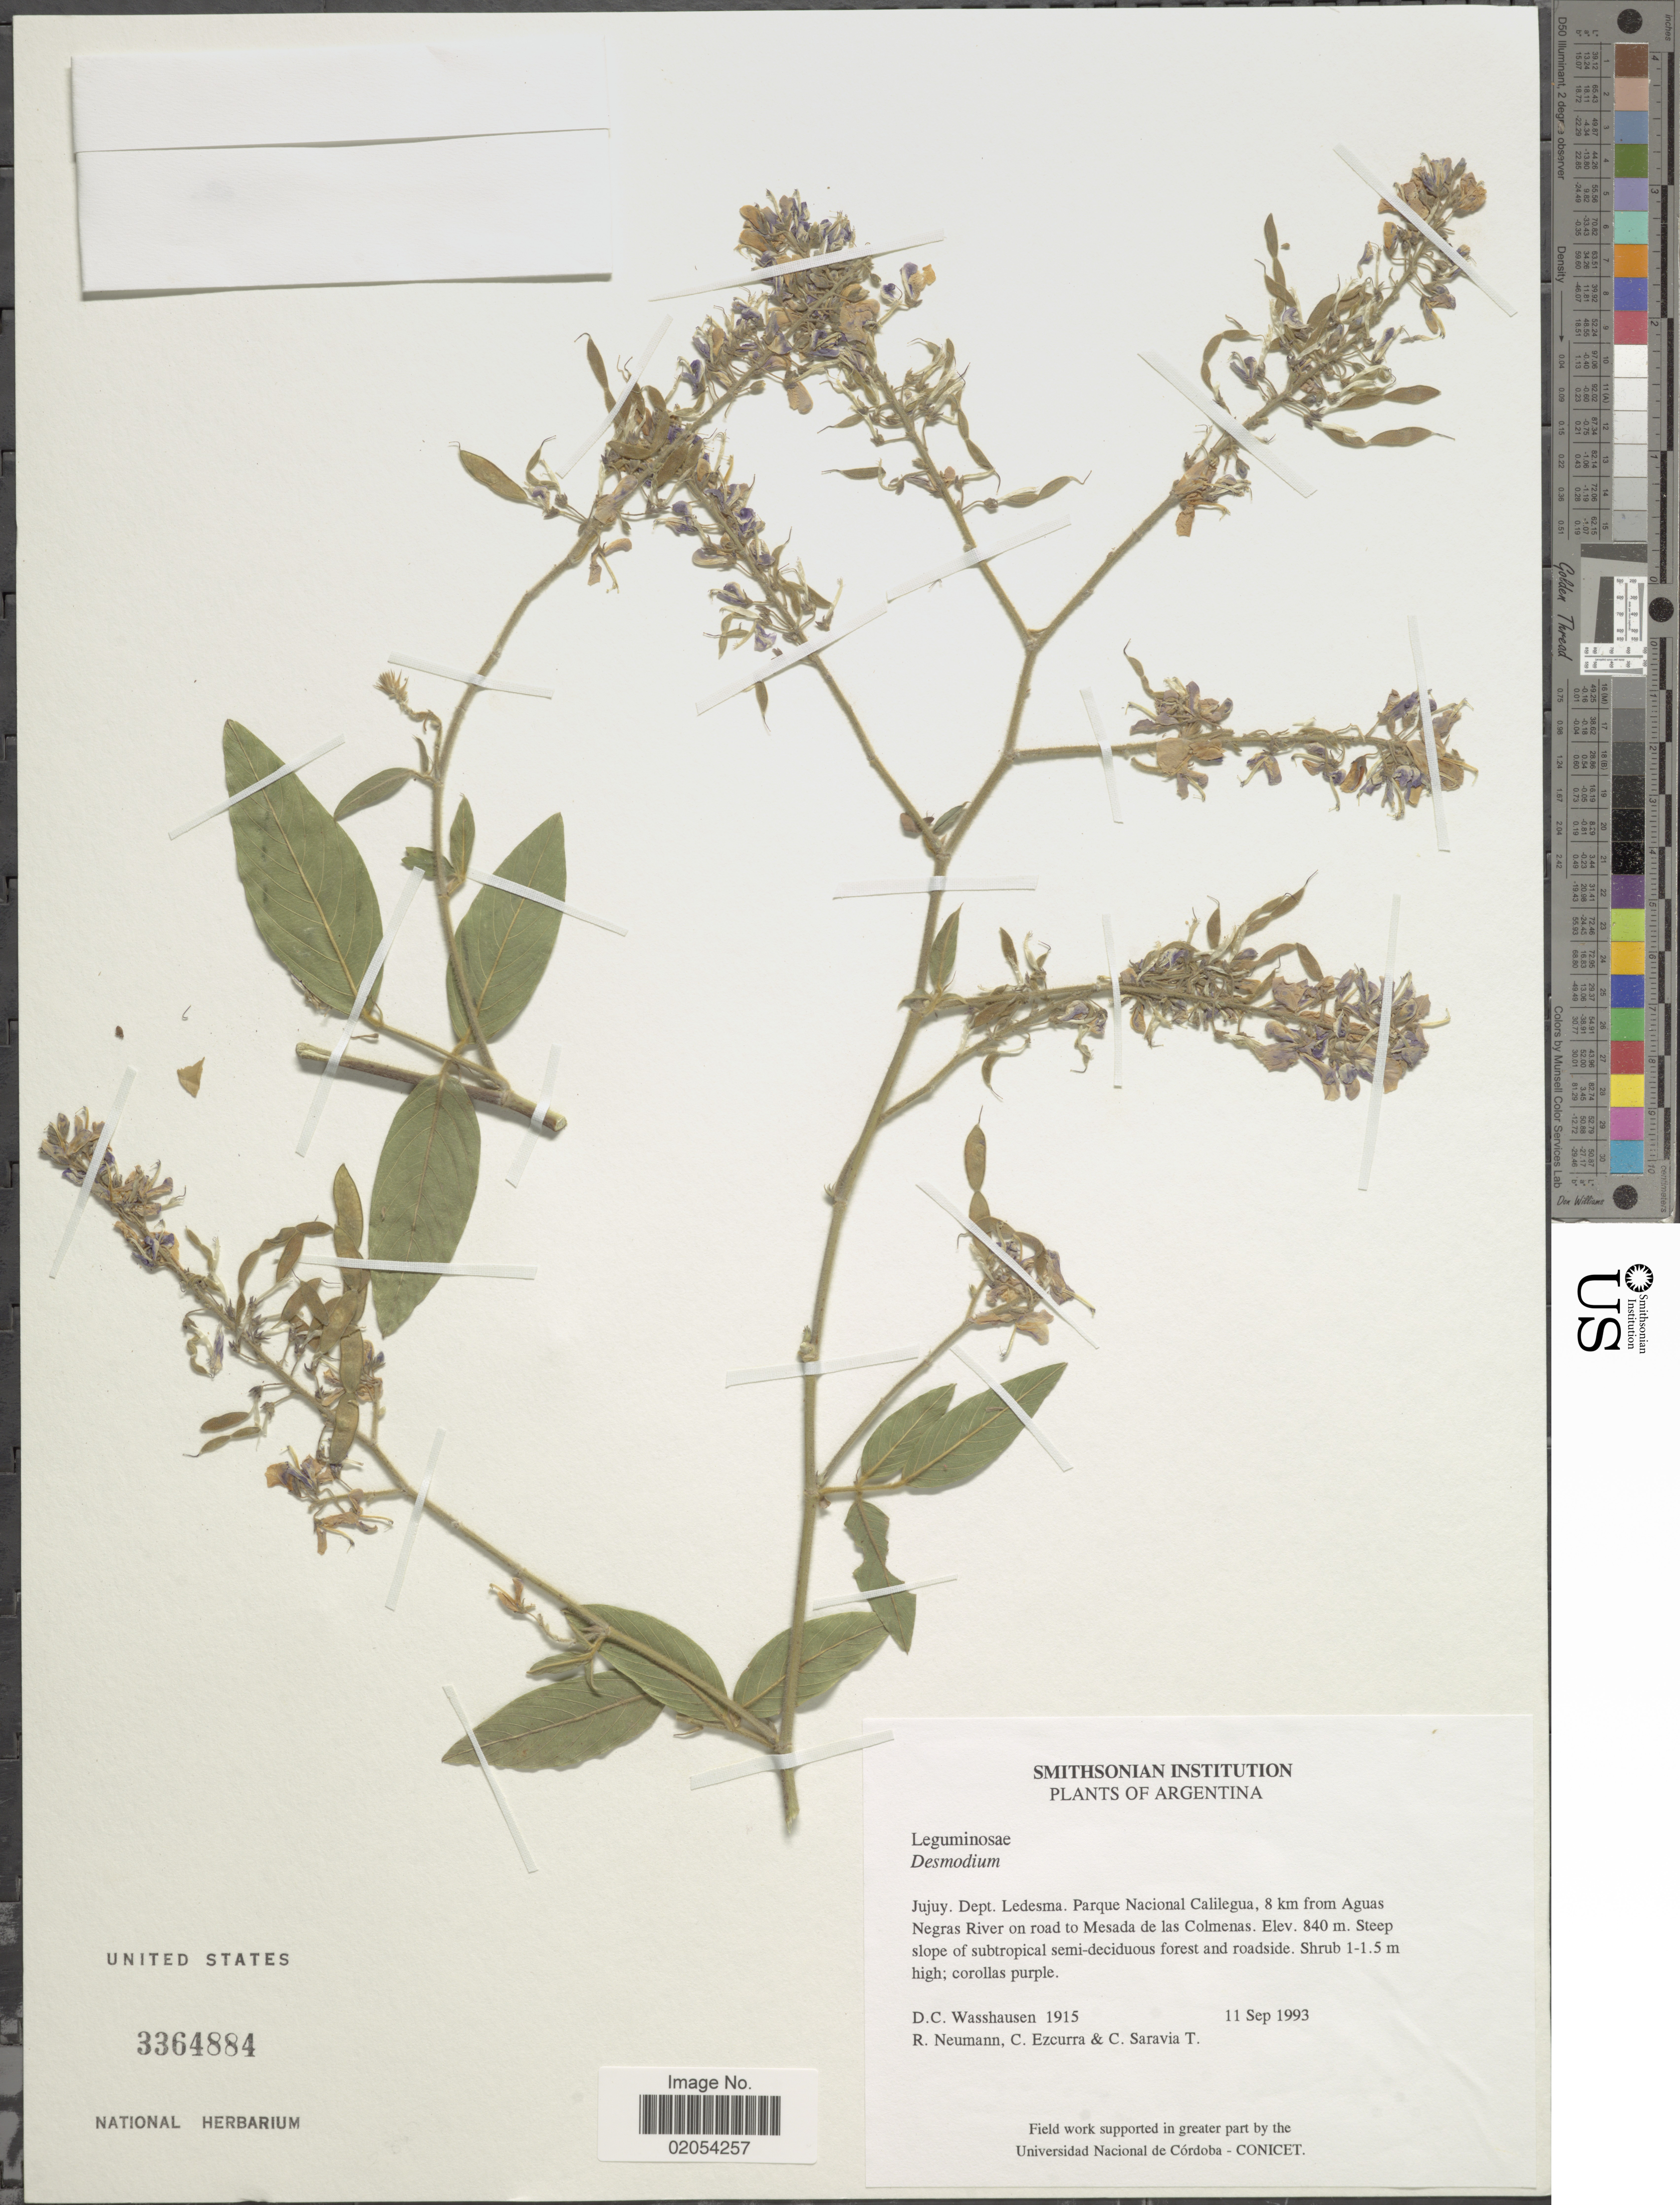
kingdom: Plantae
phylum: Tracheophyta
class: Magnoliopsida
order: Fabales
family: Fabaceae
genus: Desmodium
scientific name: Desmodium sp.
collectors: D. C. Wasshausen, R. Neumann, C. Ezcurra & C. Saravia T.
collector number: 1915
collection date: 1993-09-11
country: Argentina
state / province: Jujuy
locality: Jujuy. Dept. Ledesma.Parque Nacional Calilegua, 8 km from Aguas Negras River on road to Mesada de las Colmenas.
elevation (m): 840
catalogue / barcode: US 3364884